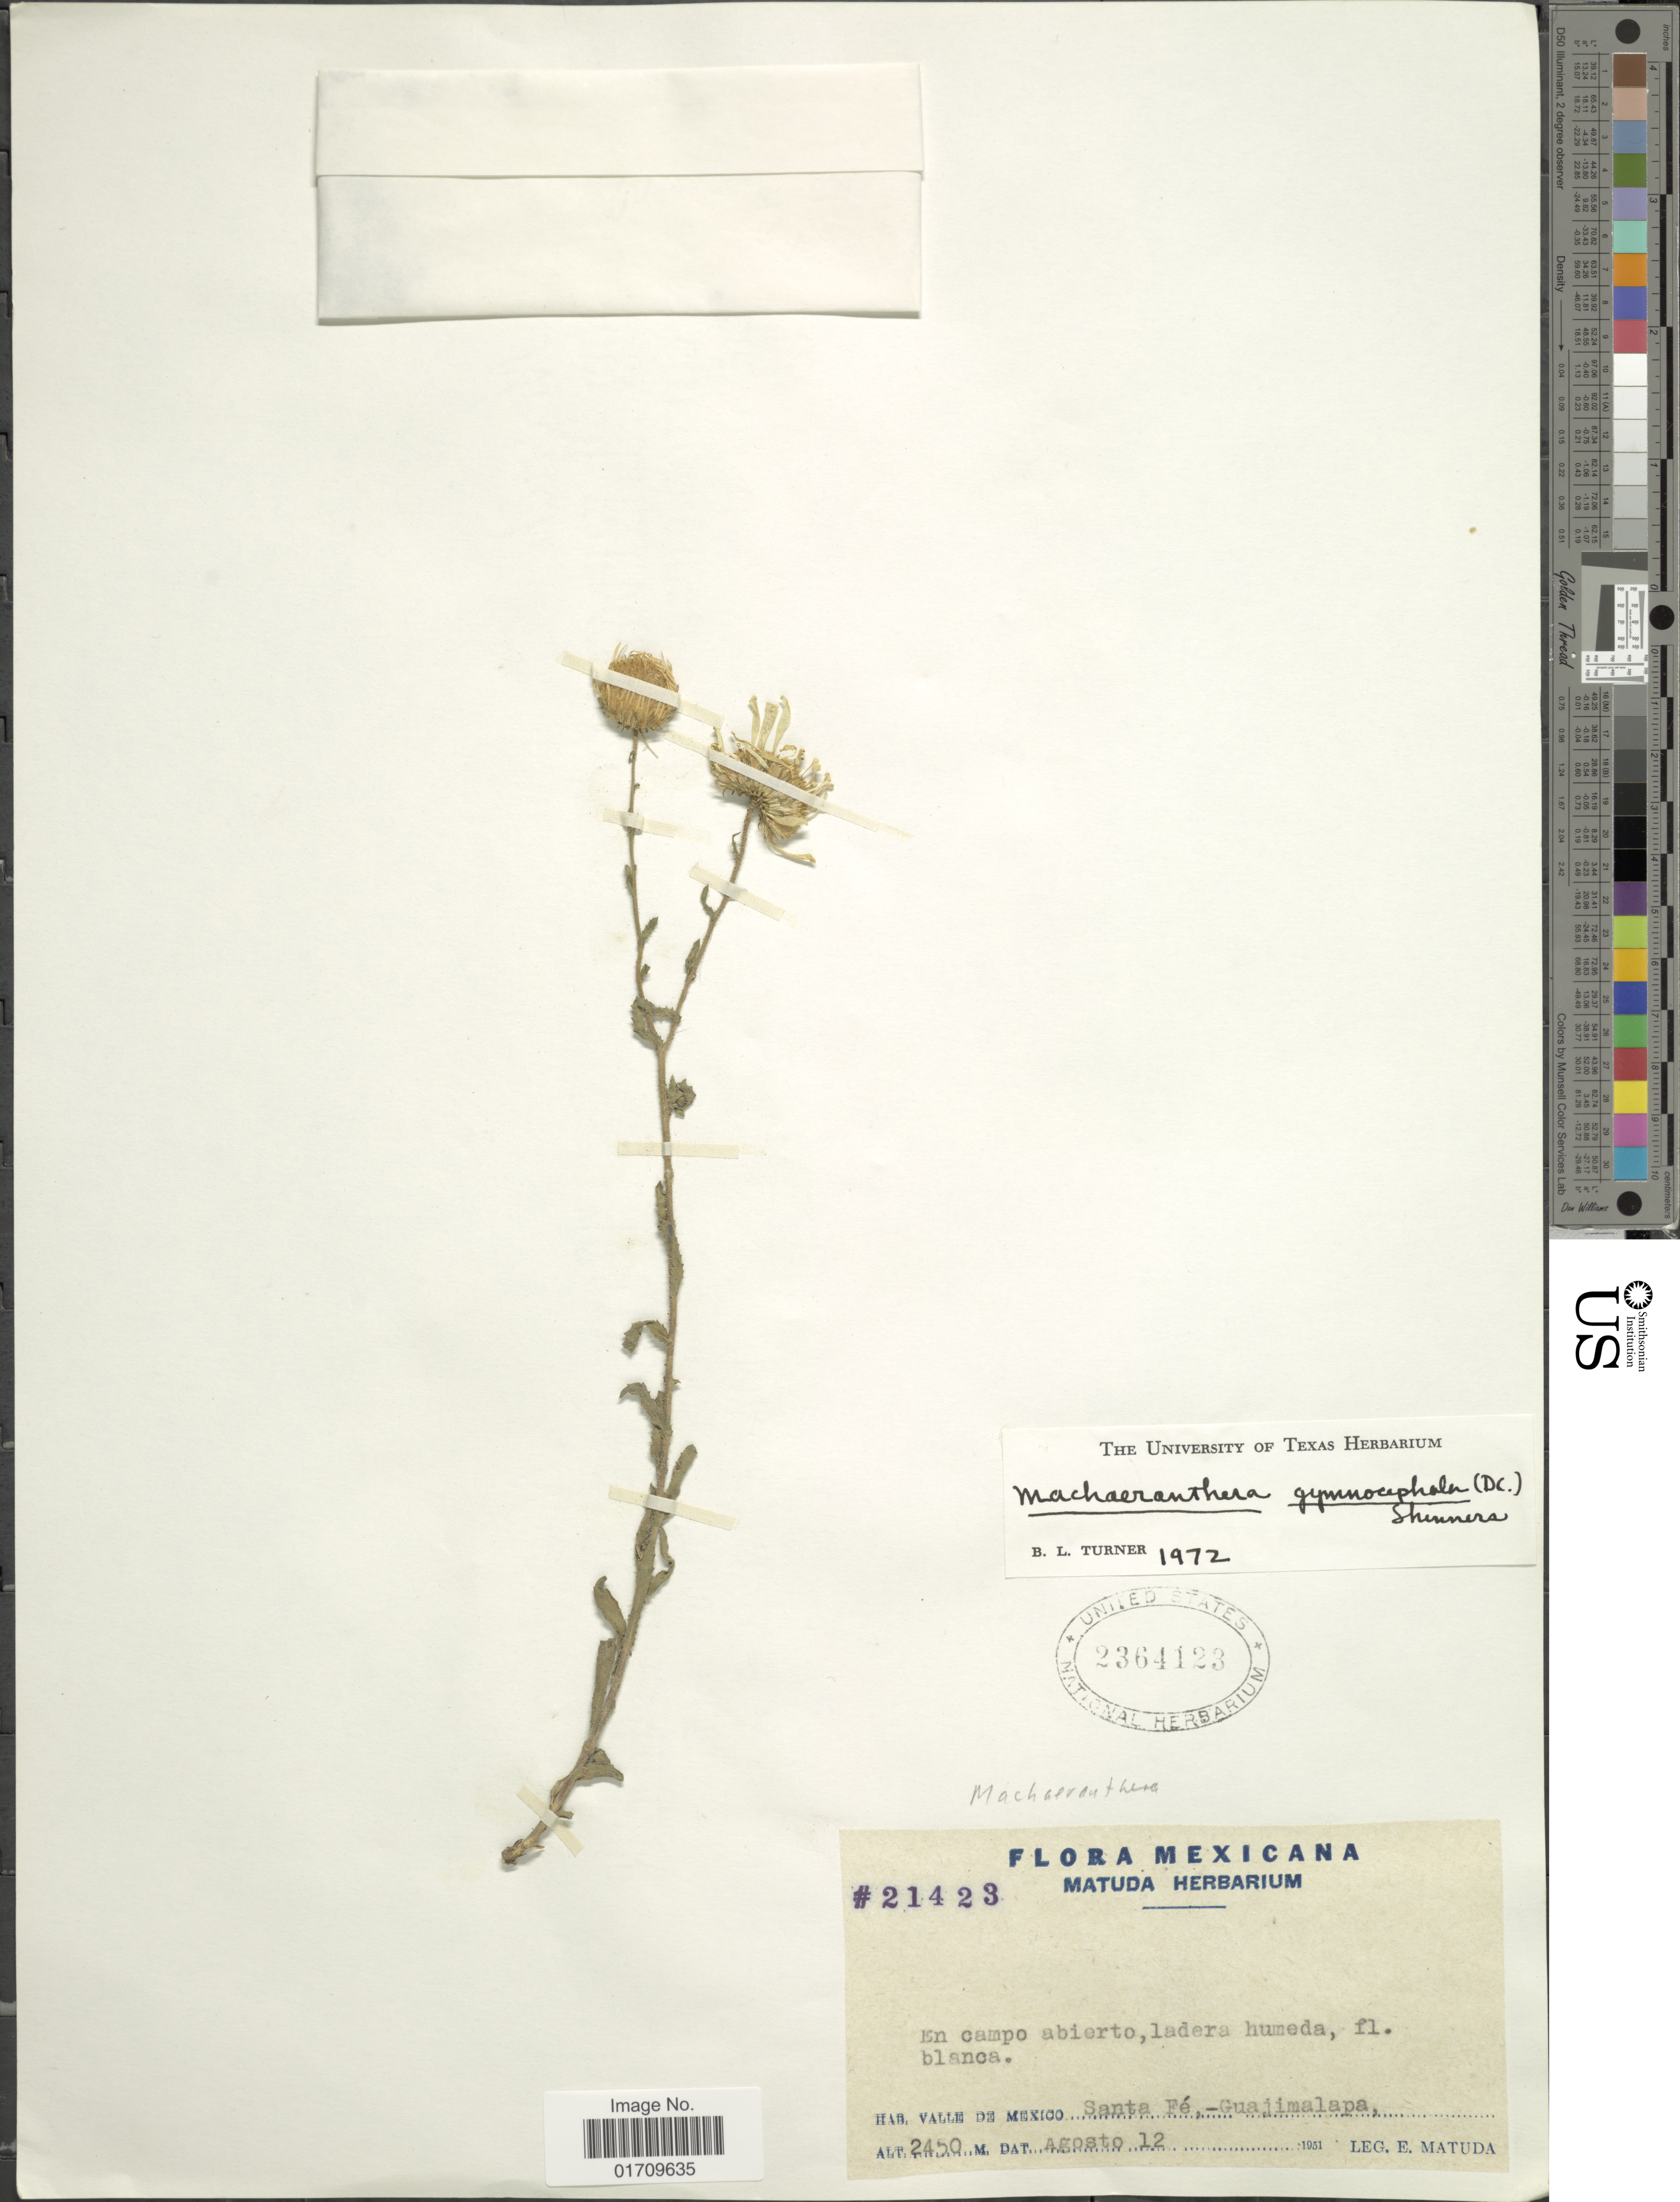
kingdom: Plantae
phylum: Tracheophyta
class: Magnoliopsida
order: Asterales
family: Asteraceae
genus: Machaeranthera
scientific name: Machaeranthera gymnocephala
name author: (DC.) Shinners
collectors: E. Matuda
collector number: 21423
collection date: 1951-08-12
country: Mexico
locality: Mexicana, Valle de Mexico, Santa Fe, -Guajimalapa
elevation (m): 2450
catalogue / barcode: US 2364123